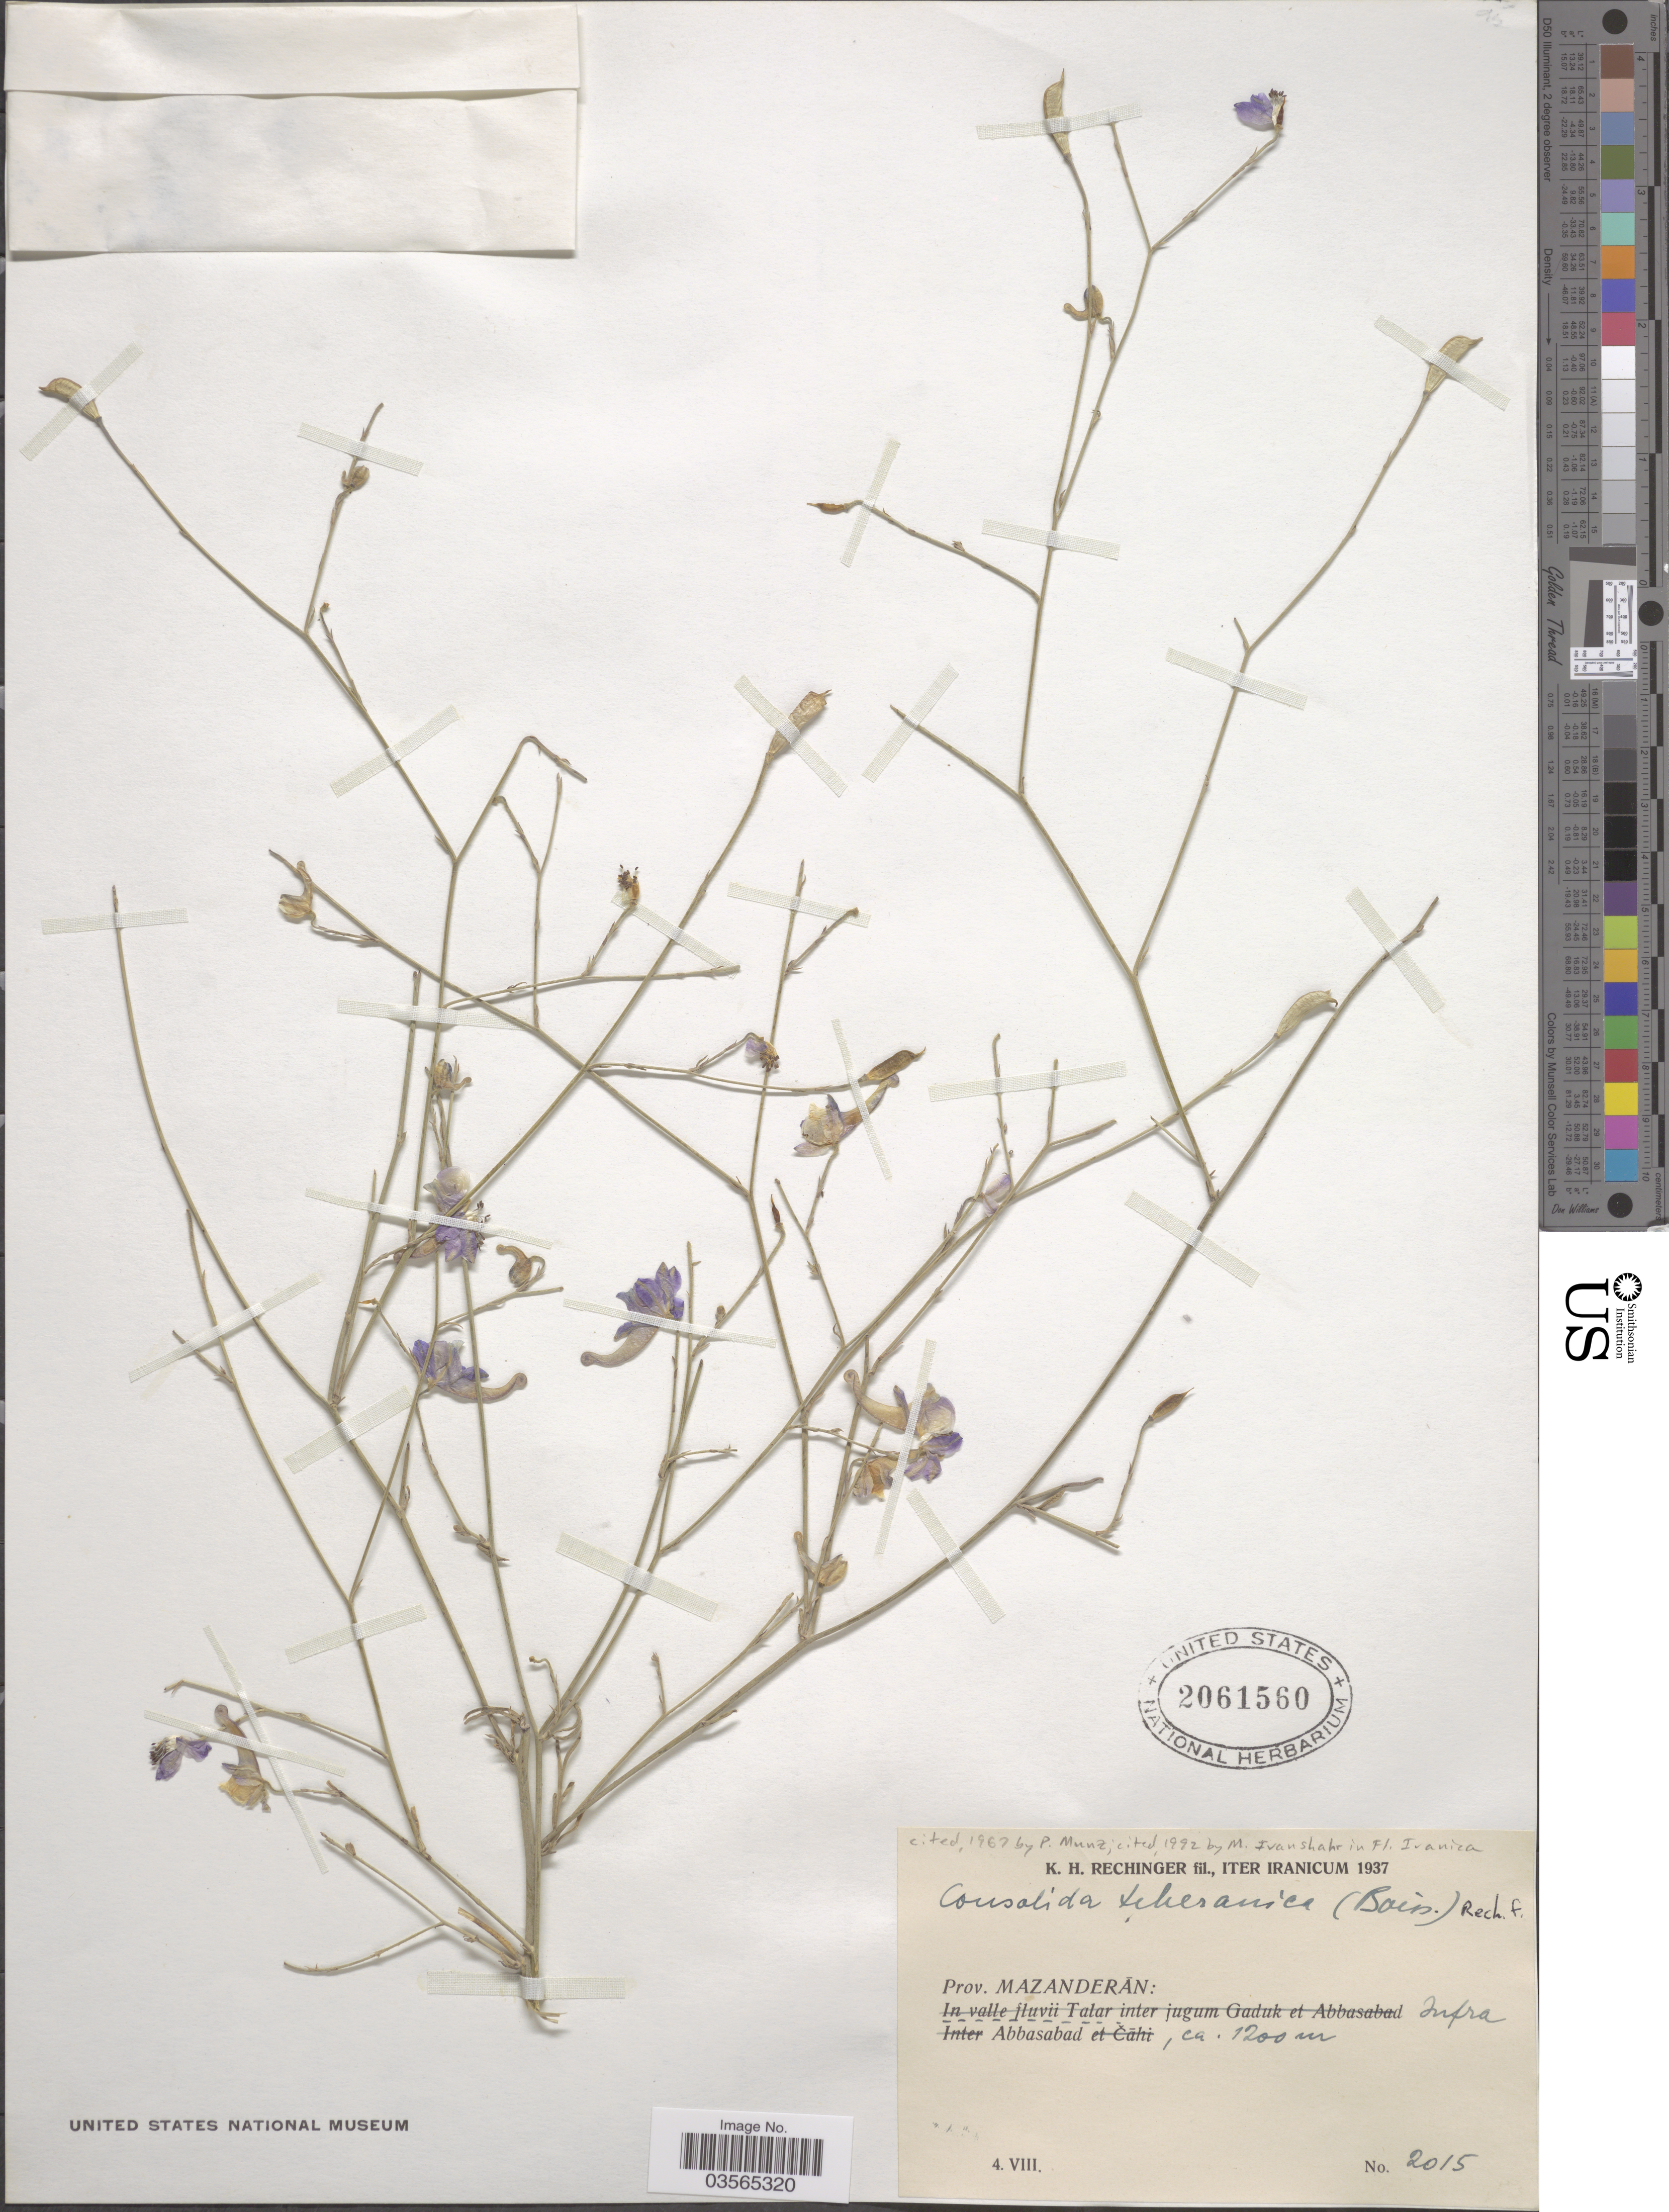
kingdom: Plantae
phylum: Tracheophyta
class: Magnoliopsida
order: Ranunculales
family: Ranunculaceae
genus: Delphinium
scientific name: Delphinium teheranicum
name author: Boiss.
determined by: Strong, Mark T., (BOT), Smithsonian Institution - National Museum of Natural History (UNITED STATES)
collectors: K. H. Rechinger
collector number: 2015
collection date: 1937-08-04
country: Iran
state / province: Mazandaran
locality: Infra Abbasabad.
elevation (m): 1200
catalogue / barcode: US 2061560